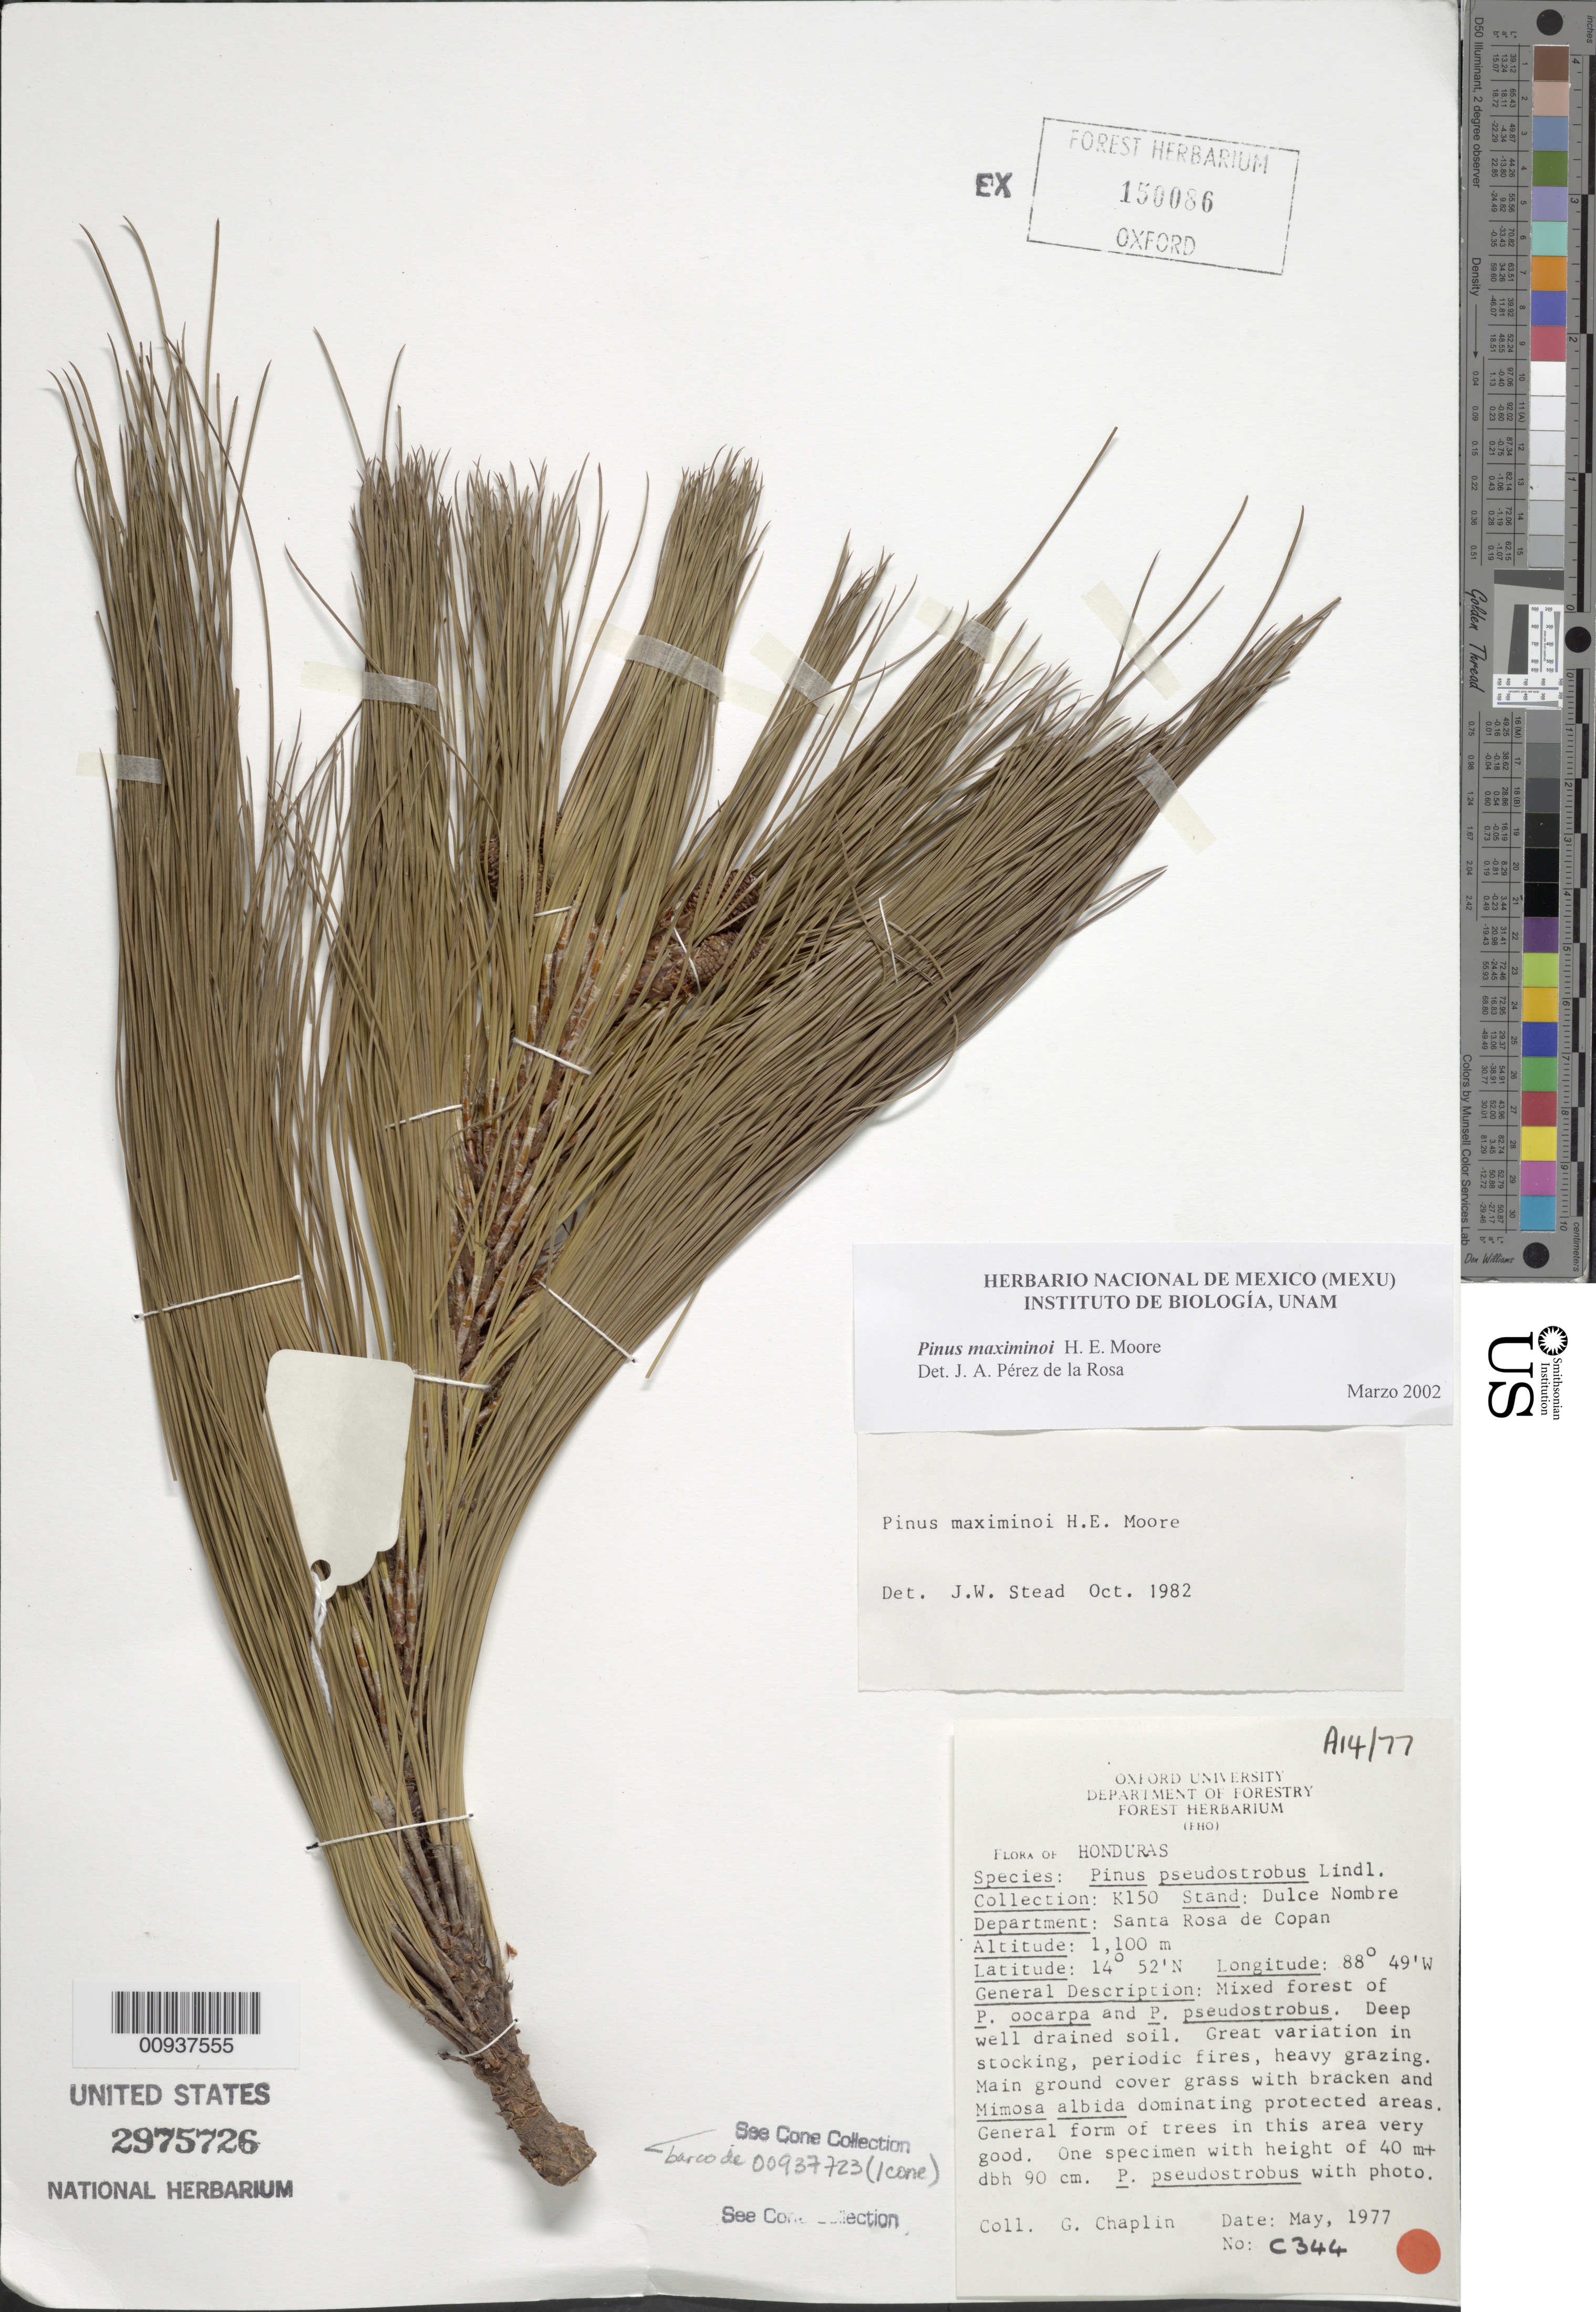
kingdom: Plantae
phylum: Tracheophyta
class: Pinopsida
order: Pinales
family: Pinaceae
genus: Pinus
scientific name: Pinus maximinoi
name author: H.E. Moore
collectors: Chaplin, G.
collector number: C344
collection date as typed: May 1977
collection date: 1977-05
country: Honduras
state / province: Copán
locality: Dulce Nombre. Department Santa Rosa de Copán.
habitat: Mixed forest of P. oocarpa and P. pseudostrobus. Deep well drained soil. Great variation in stocking, periodic fires, heavy grazing. Main ground cover grass w/bracken and Mimosa albida dominating protected areas.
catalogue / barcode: US 2975726